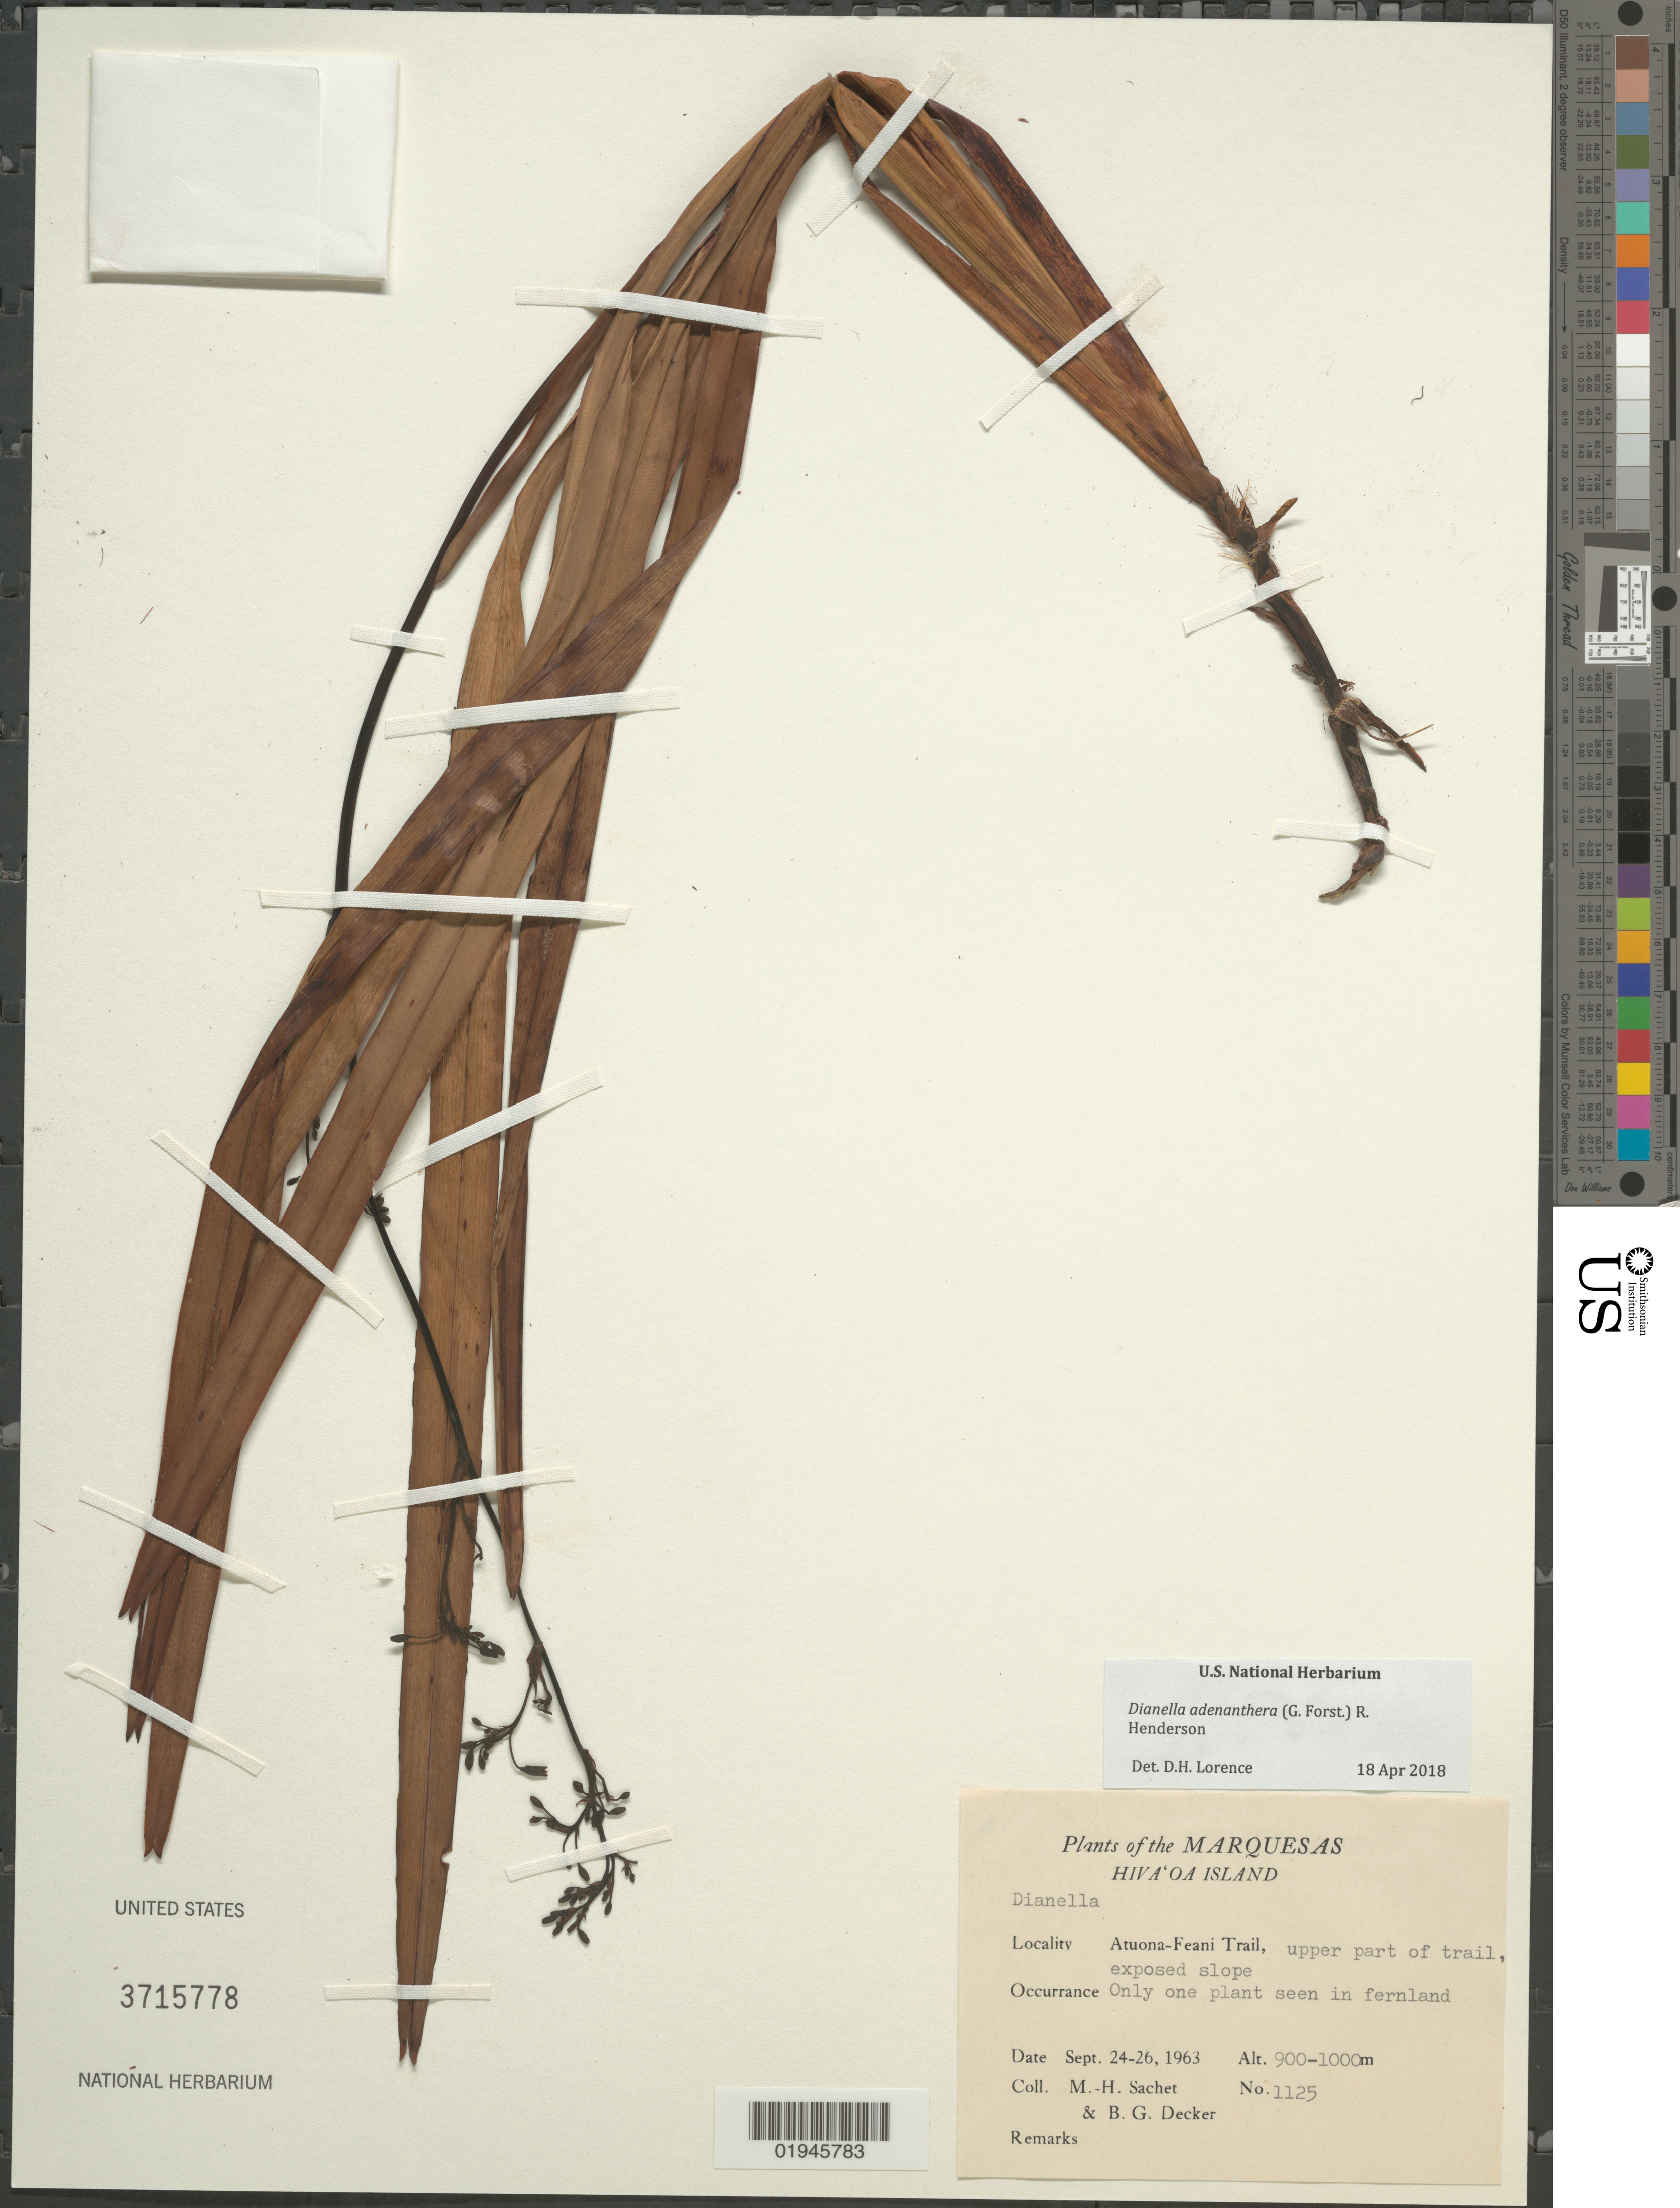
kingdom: Plantae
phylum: Tracheophyta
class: Liliopsida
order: Asparagales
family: Asphodelaceae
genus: Dianella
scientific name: Dianella adenanthera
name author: (G. Forst.) R.J.F. Hend.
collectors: M.-H. Sachet & B. G. Decker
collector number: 1125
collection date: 1963-09-24/1963-09-26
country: French Polynesia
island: Hiva Oa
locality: Atuona-Feani Trail, upper part of trail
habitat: exposed slope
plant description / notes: Only one plant seen in fernland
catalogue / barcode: US 3715778